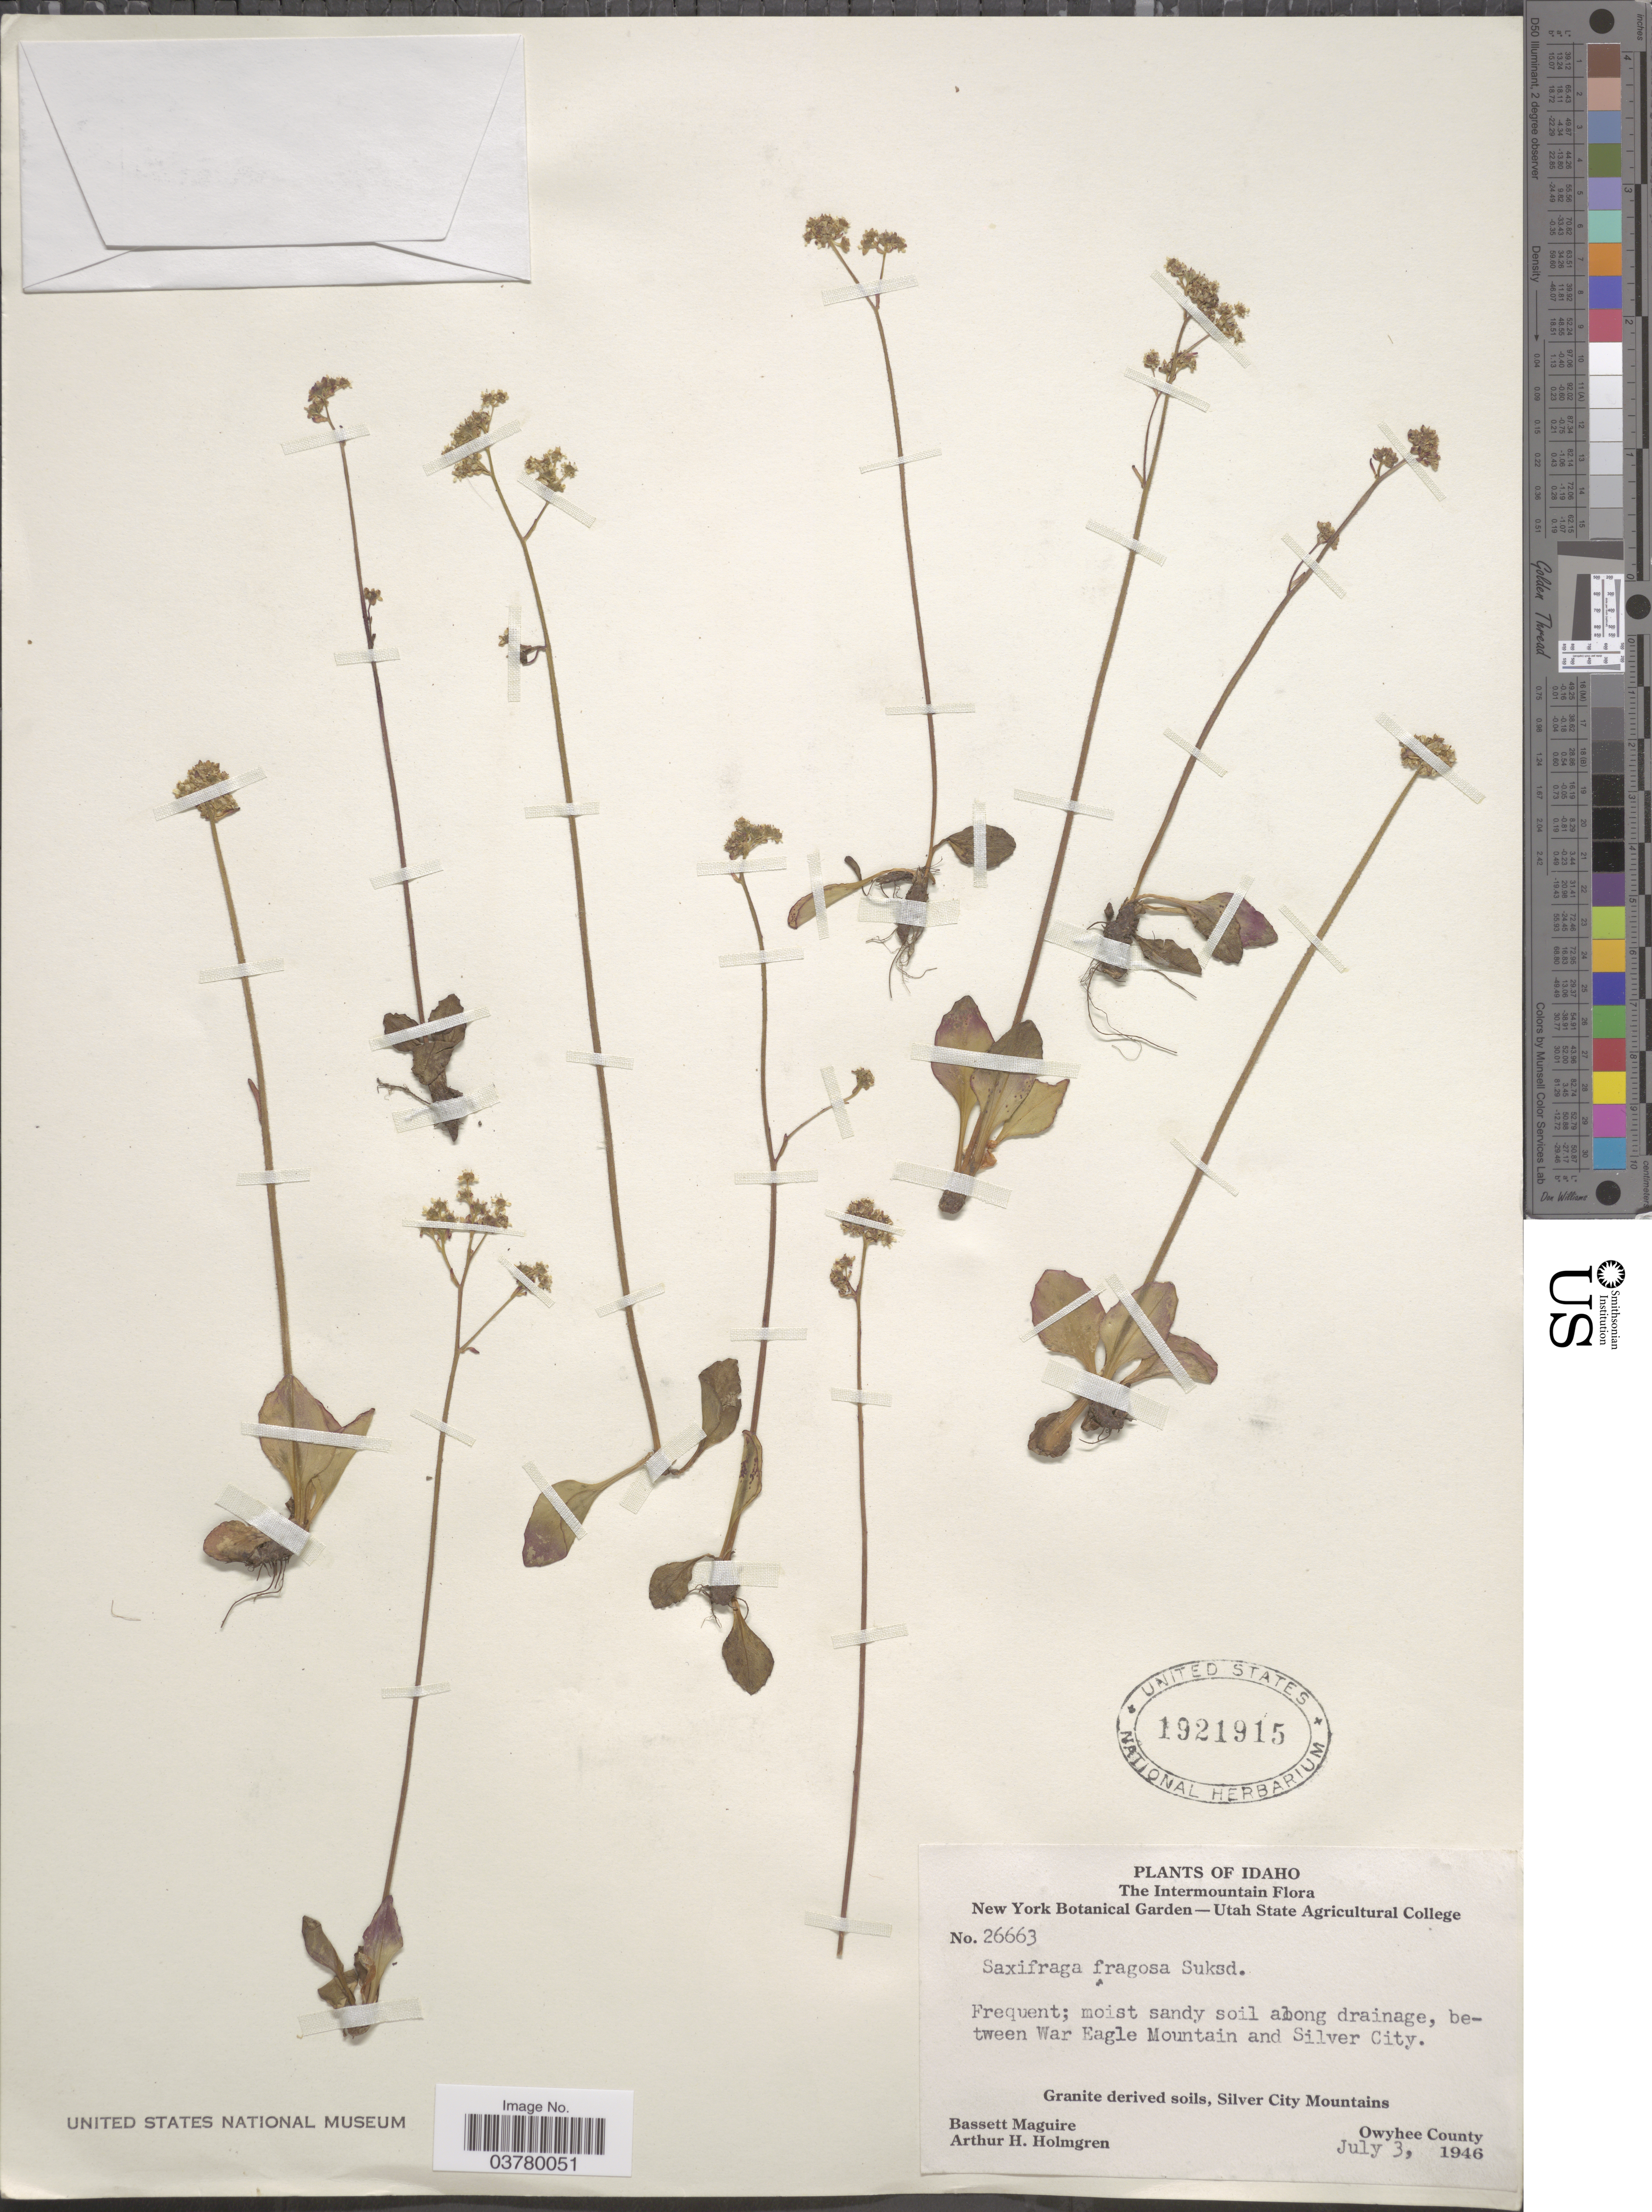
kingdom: Plantae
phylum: Tracheophyta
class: Magnoliopsida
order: Saxifragales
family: Saxifragaceae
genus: Micranthes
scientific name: Micranthes nidifica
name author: (Greene) Small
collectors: B. Maguire & A. H. Holmgren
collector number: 26663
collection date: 1946-07-03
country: United States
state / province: Idaho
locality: The Intermountain. Between War Eagle Mountain and Silver City. Granite derived soils, Silver City Mountains. Owyhee County.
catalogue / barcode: US 1921915